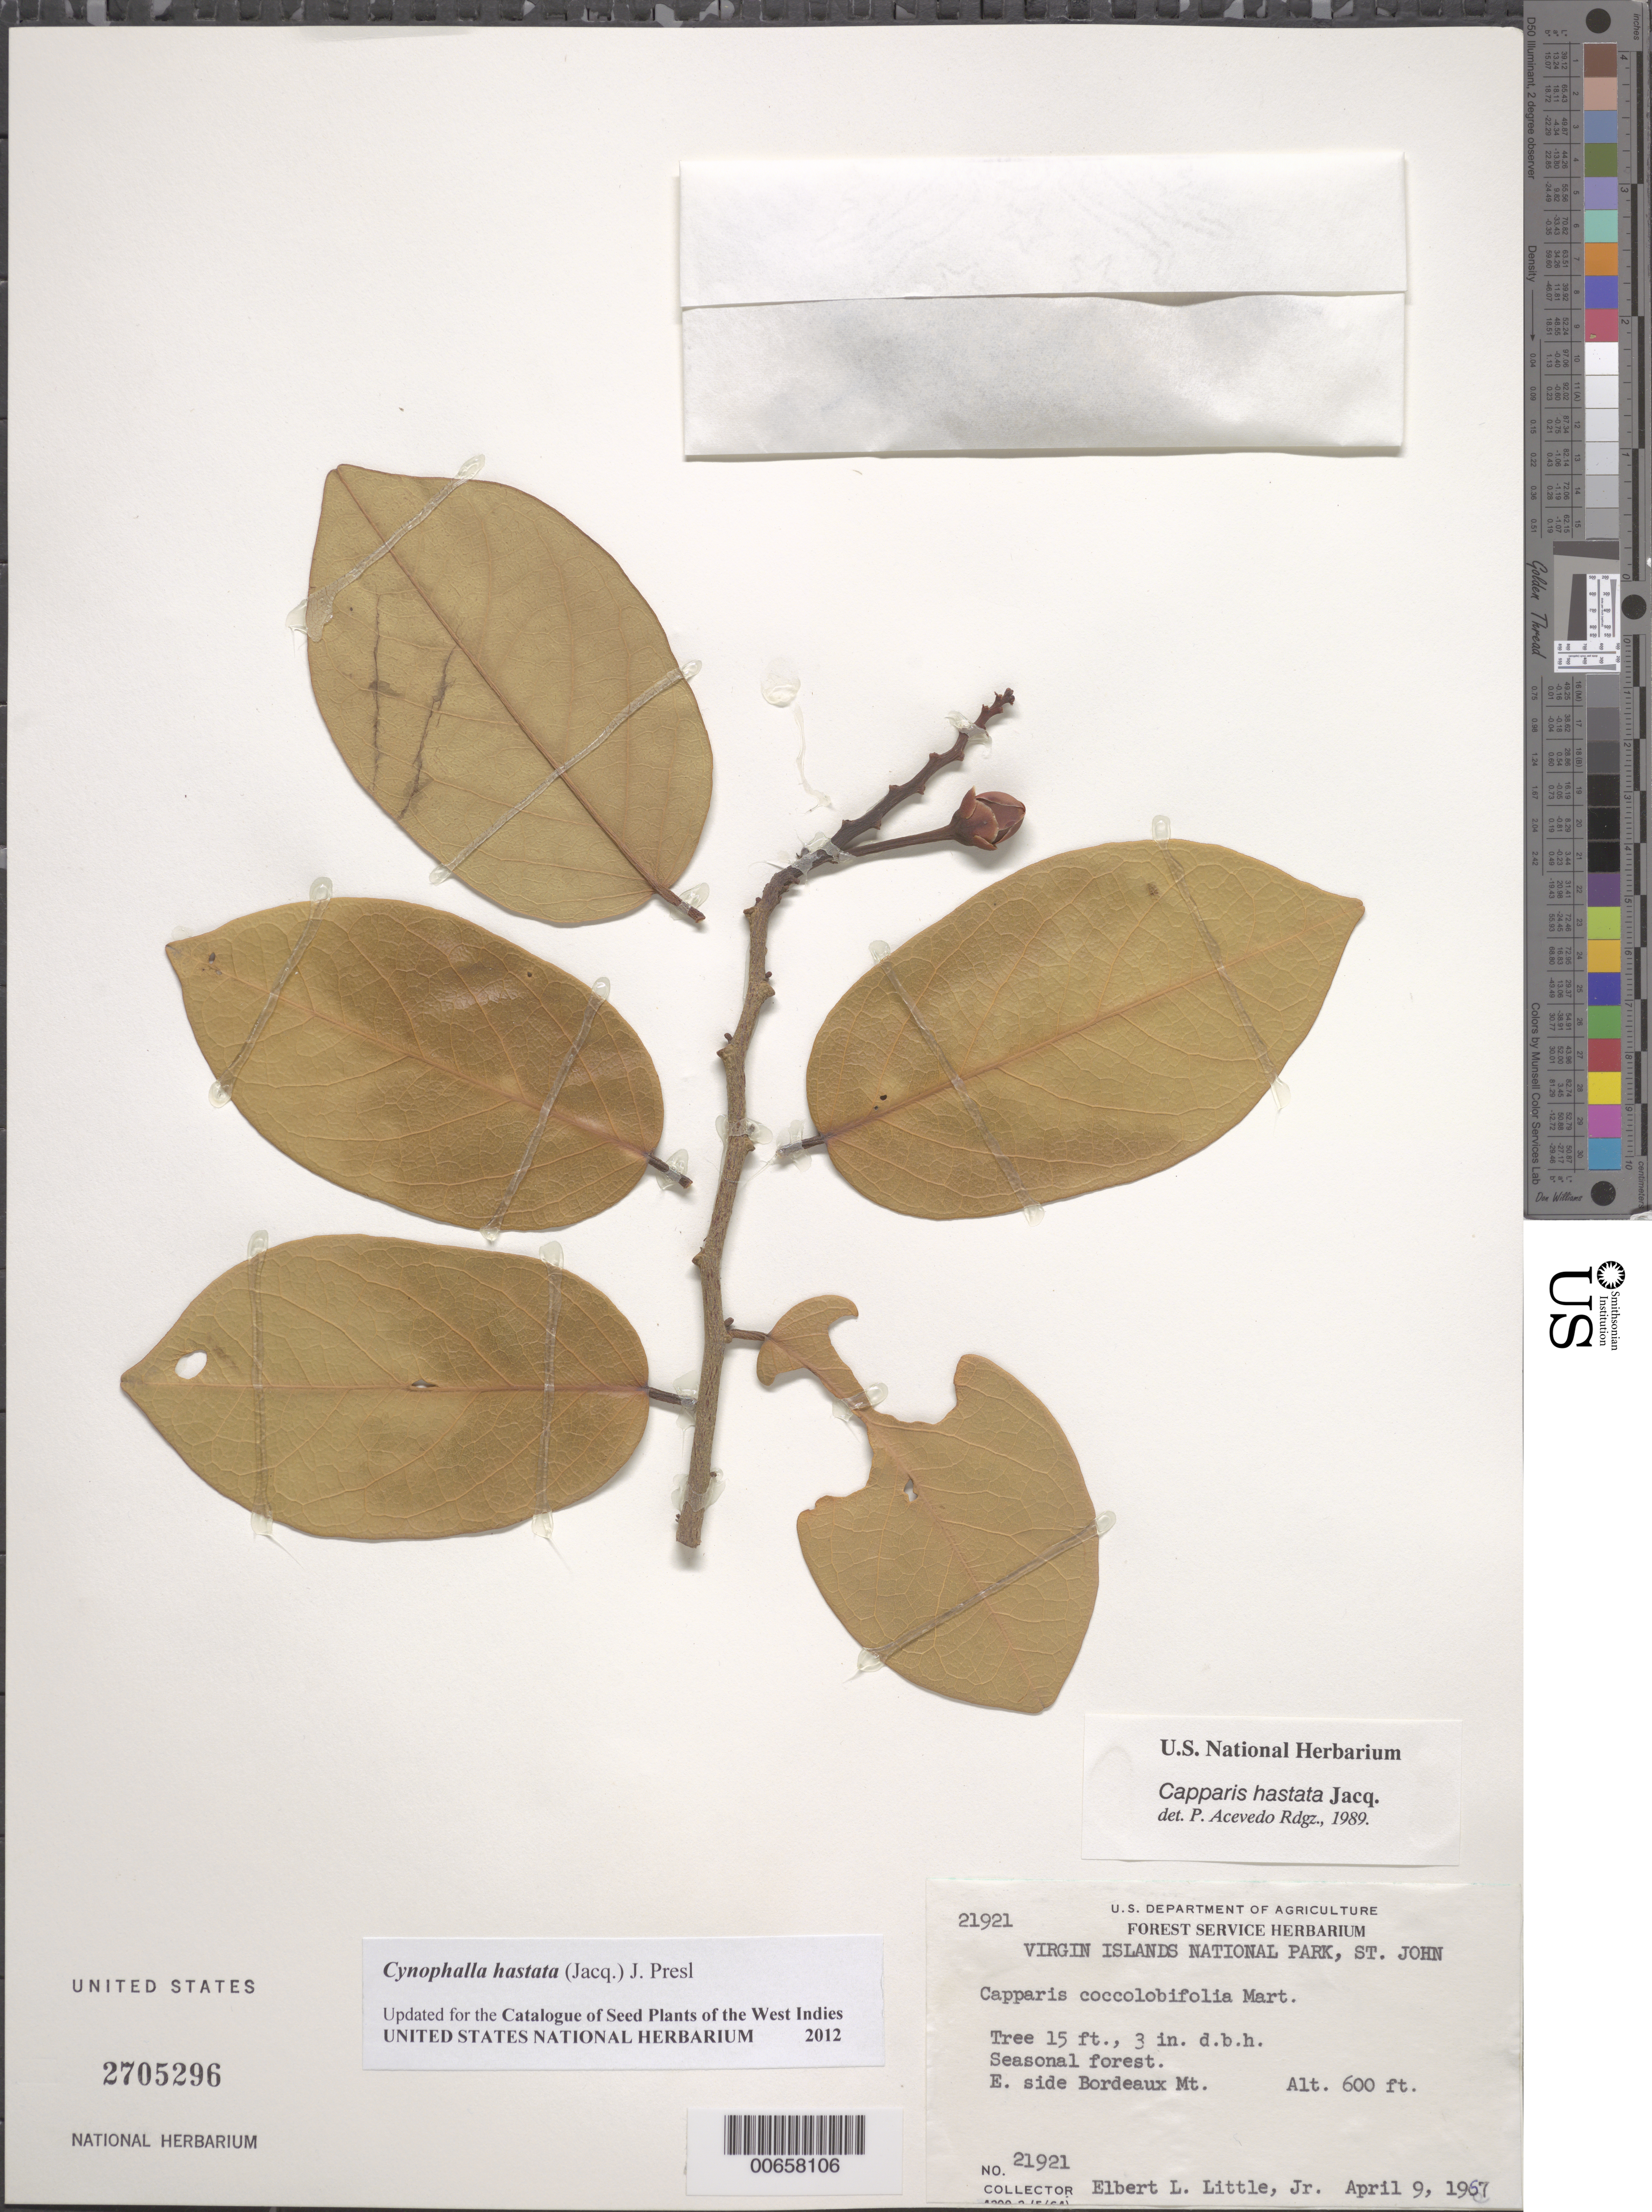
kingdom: Plantae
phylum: Tracheophyta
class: Magnoliopsida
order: Brassicales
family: Capparaceae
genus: Capparis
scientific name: Capparis hastata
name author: Jacq.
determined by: Acevedo-Rodríguez, P., (BOT), Smithsonian Institution - National Museum of Natural History (UNITED STATES)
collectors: E. L. Little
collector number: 21921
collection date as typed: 09 Apr 1967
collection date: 1967-04-09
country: U.S. Virgin Islands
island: St. John Island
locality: Bordeaux Mt., E side of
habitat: Seasonal forest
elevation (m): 183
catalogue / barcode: US 2705296